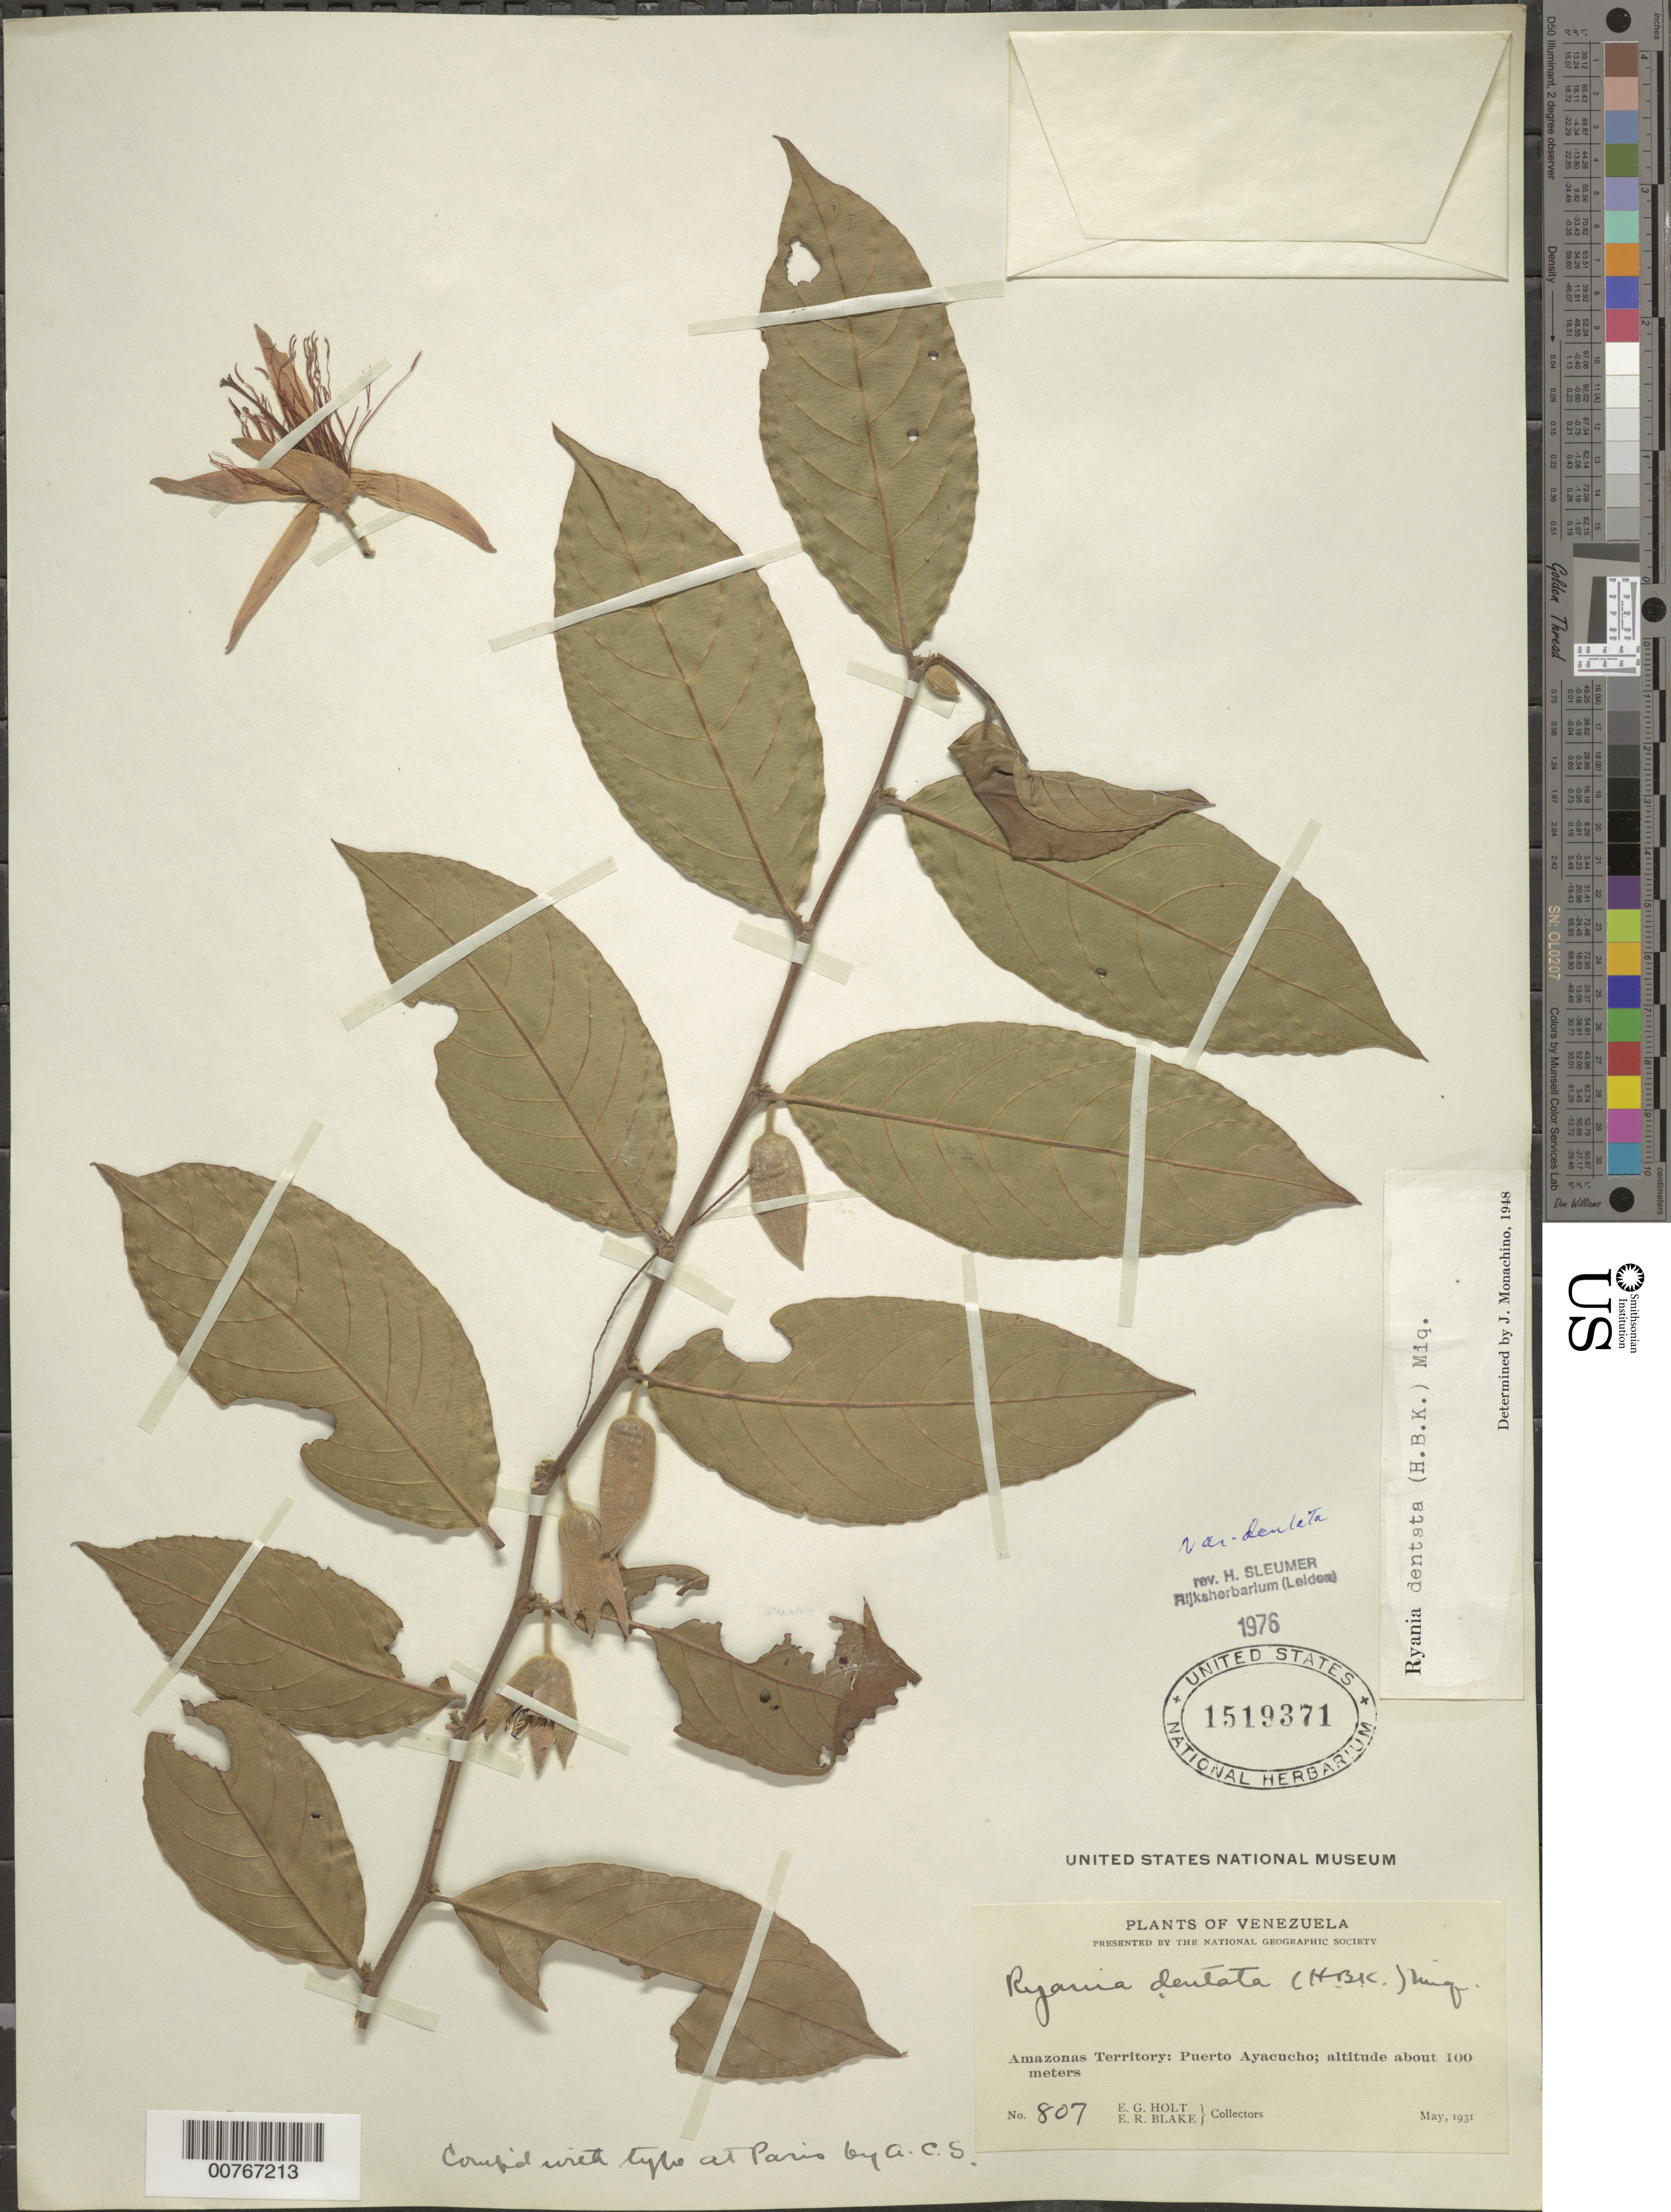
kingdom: Plantae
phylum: Tracheophyta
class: Magnoliopsida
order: Malpighiales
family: Salicaceae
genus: Ryania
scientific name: Ryania dentata var. dentata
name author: Miq.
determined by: Sleumer, H. O.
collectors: E. Holt & E. R. Blake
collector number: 807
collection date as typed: May-31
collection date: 1931-05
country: Venezuela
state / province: Amazonas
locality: Puerto Ayacucho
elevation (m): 100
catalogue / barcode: US 1519371